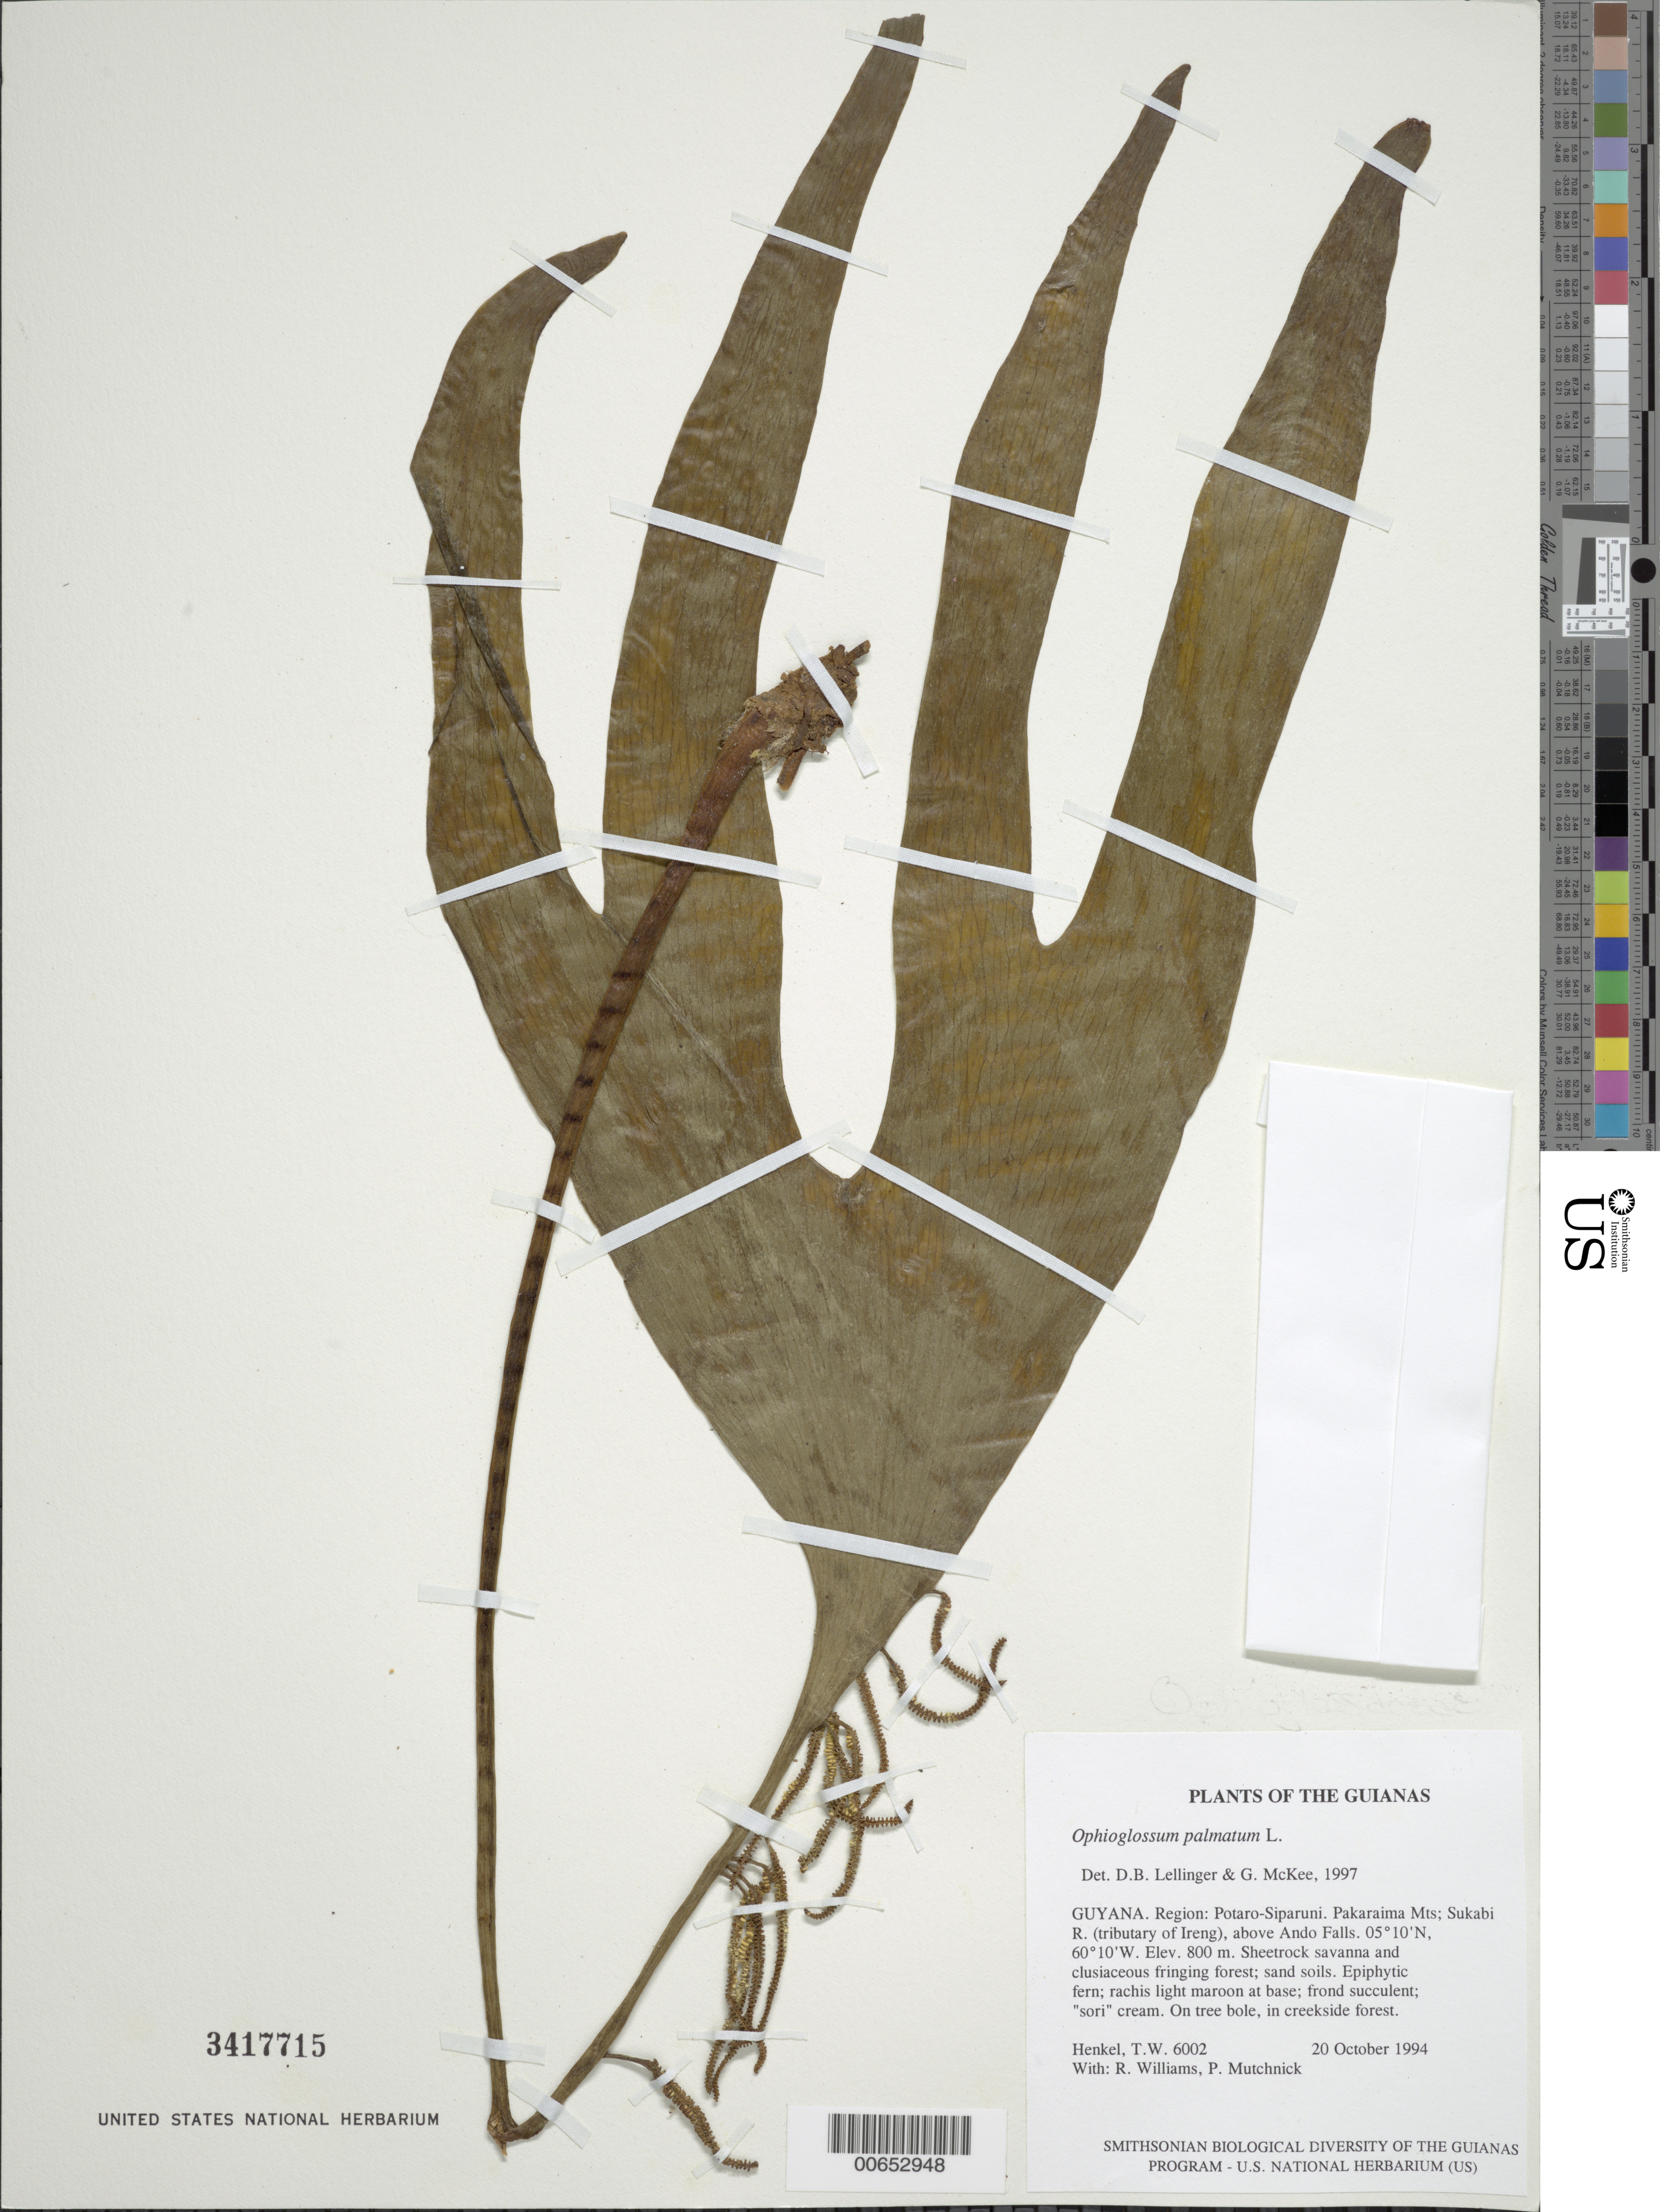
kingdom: Plantae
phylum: Tracheophyta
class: Polypodiopsida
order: Ophioglossales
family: Ophioglossaceae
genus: Cheiroglossa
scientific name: Cheiroglossa palmata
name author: (L.) C. Presl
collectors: T. Henkel, R. Williams & P. Mutchnick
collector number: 6002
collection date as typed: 20 October 1994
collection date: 1994-10-20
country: Guyana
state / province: Potaro-Siparuni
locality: Pakaraima Mts; Sukabi R. (tributary of Ireng), above Ando Falls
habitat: Sheetrock savanna and clusiaceous fringing forest; sand soils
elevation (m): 800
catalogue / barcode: US 3417715